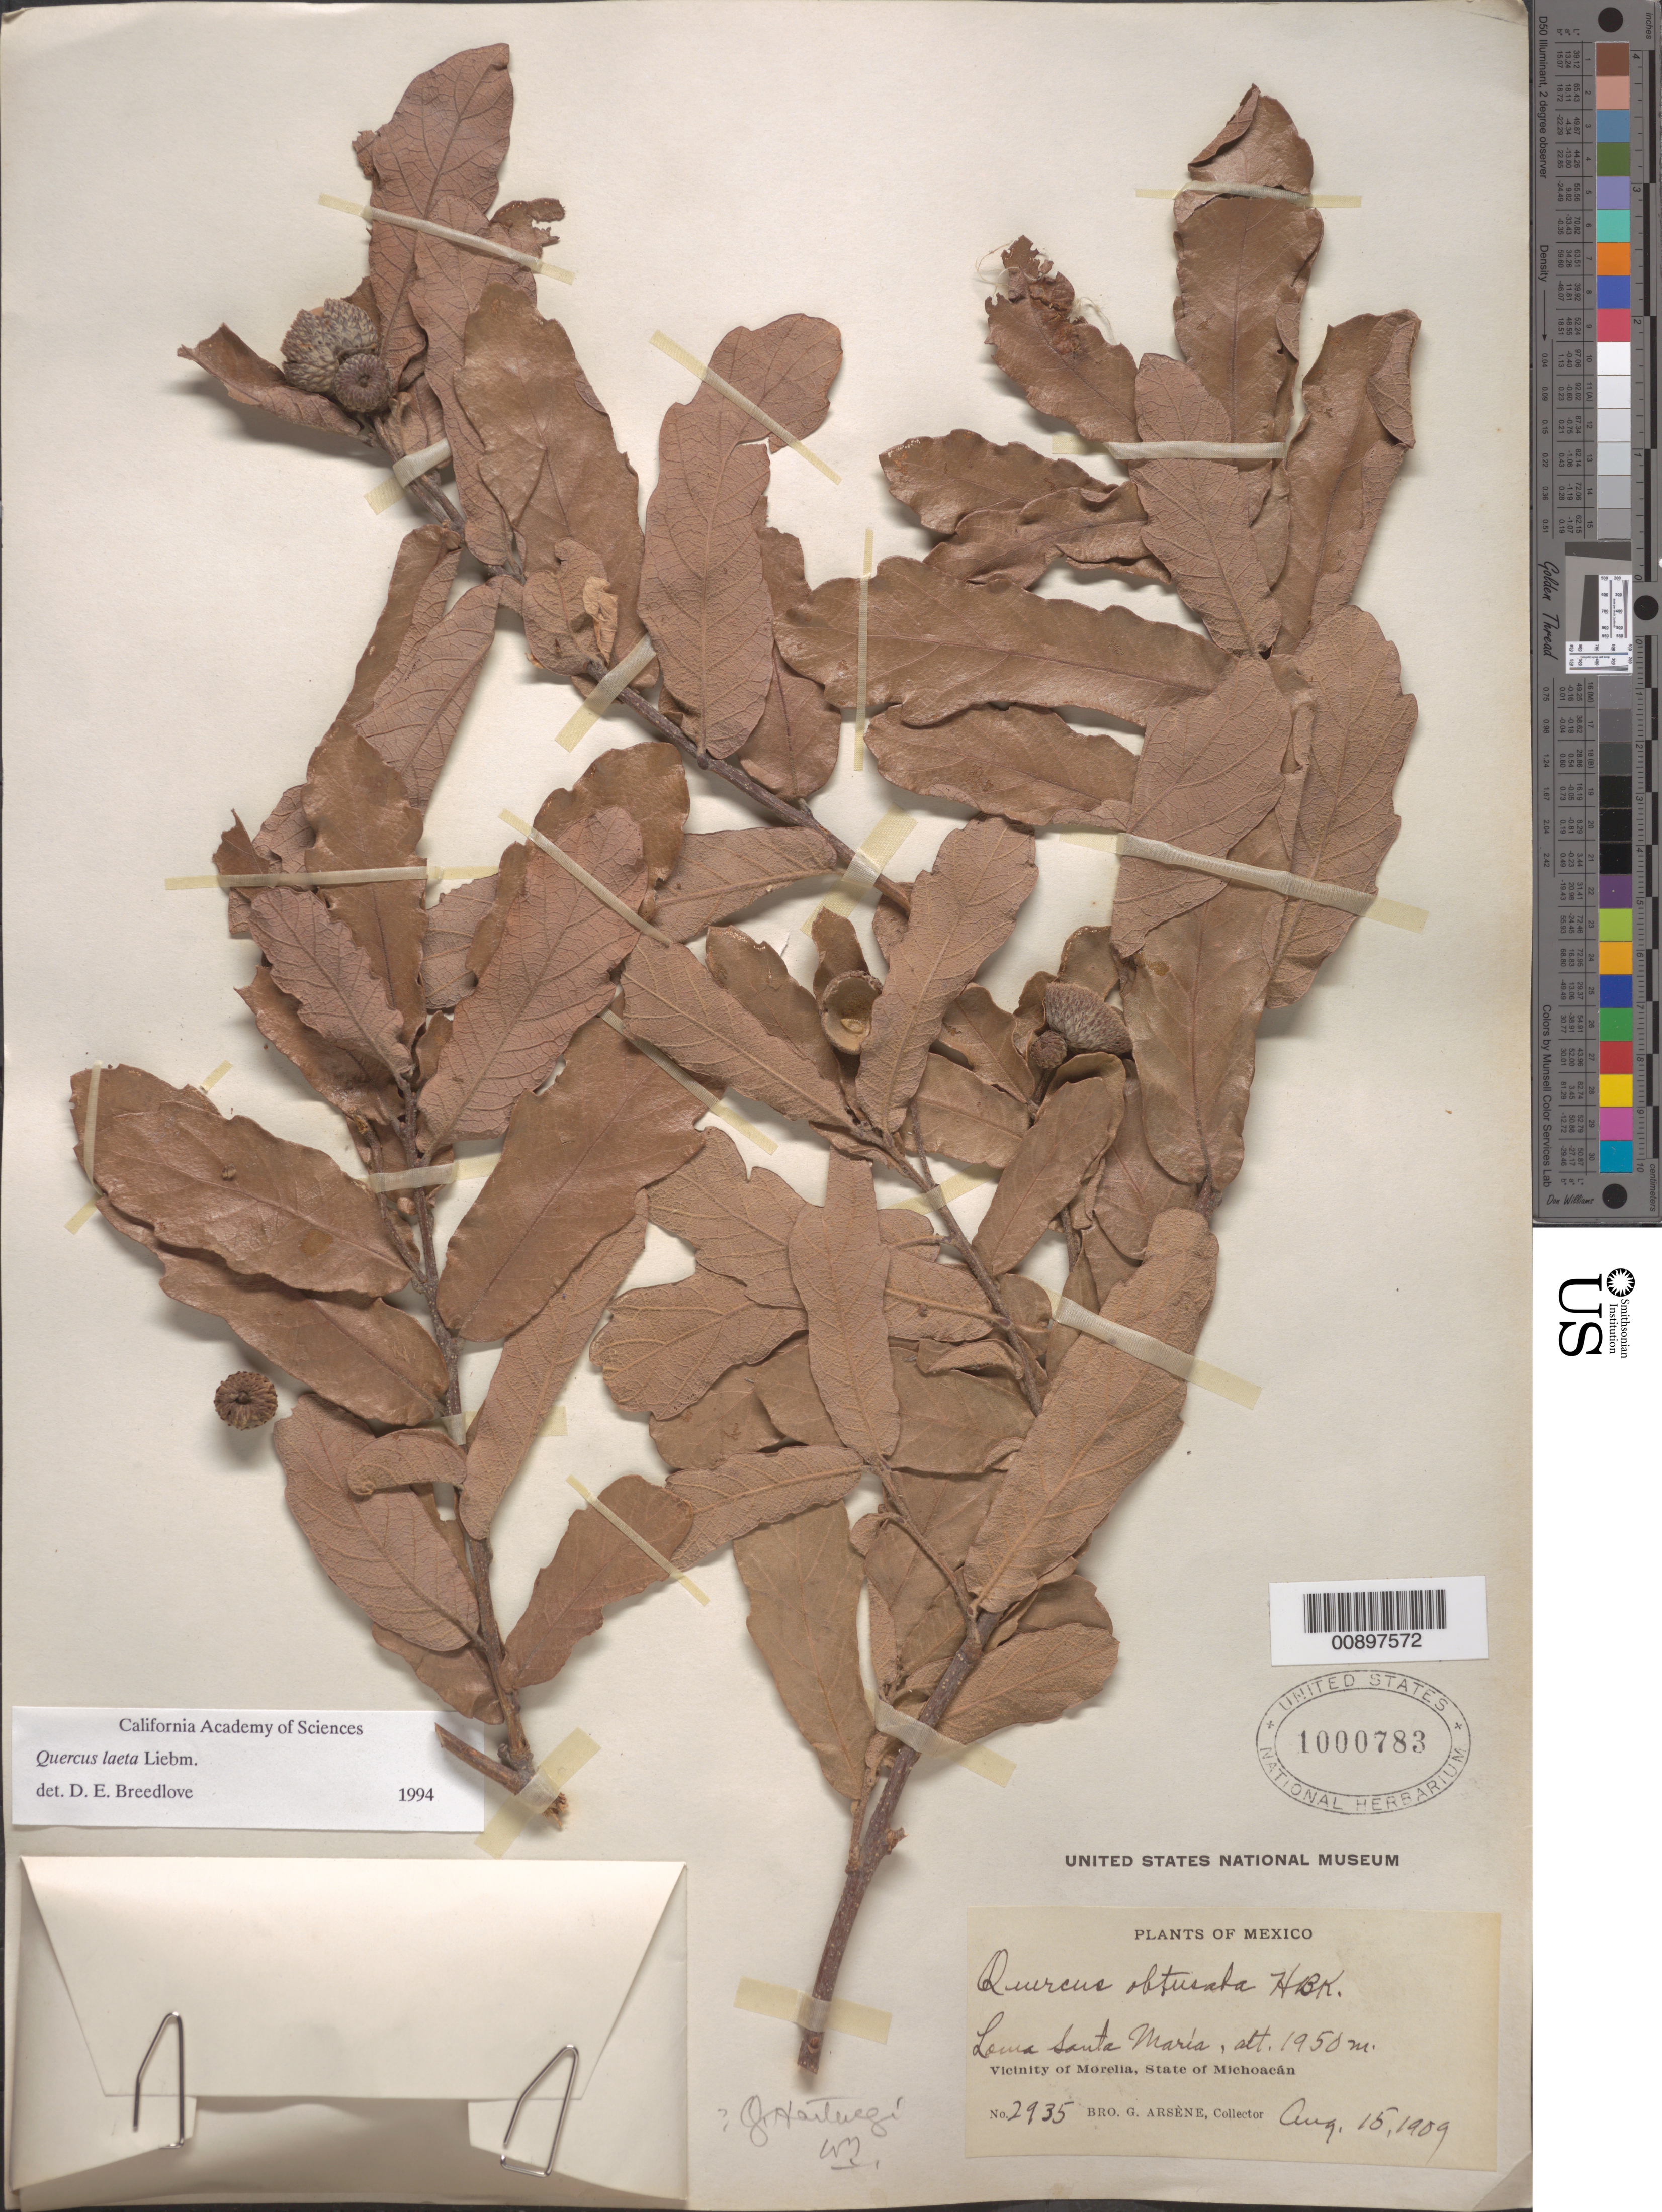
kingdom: Plantae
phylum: Tracheophyta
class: Magnoliopsida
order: Fagales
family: Fagaceae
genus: Quercus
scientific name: Quercus laeta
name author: Liebm.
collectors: Bro. G. Arsène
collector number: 2935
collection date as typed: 15 Aug 1909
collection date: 1909-08-15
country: Mexico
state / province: Michoacán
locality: Loma Santa María. Vicinity of Morelia, State of Michoacán.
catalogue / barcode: US 1000783